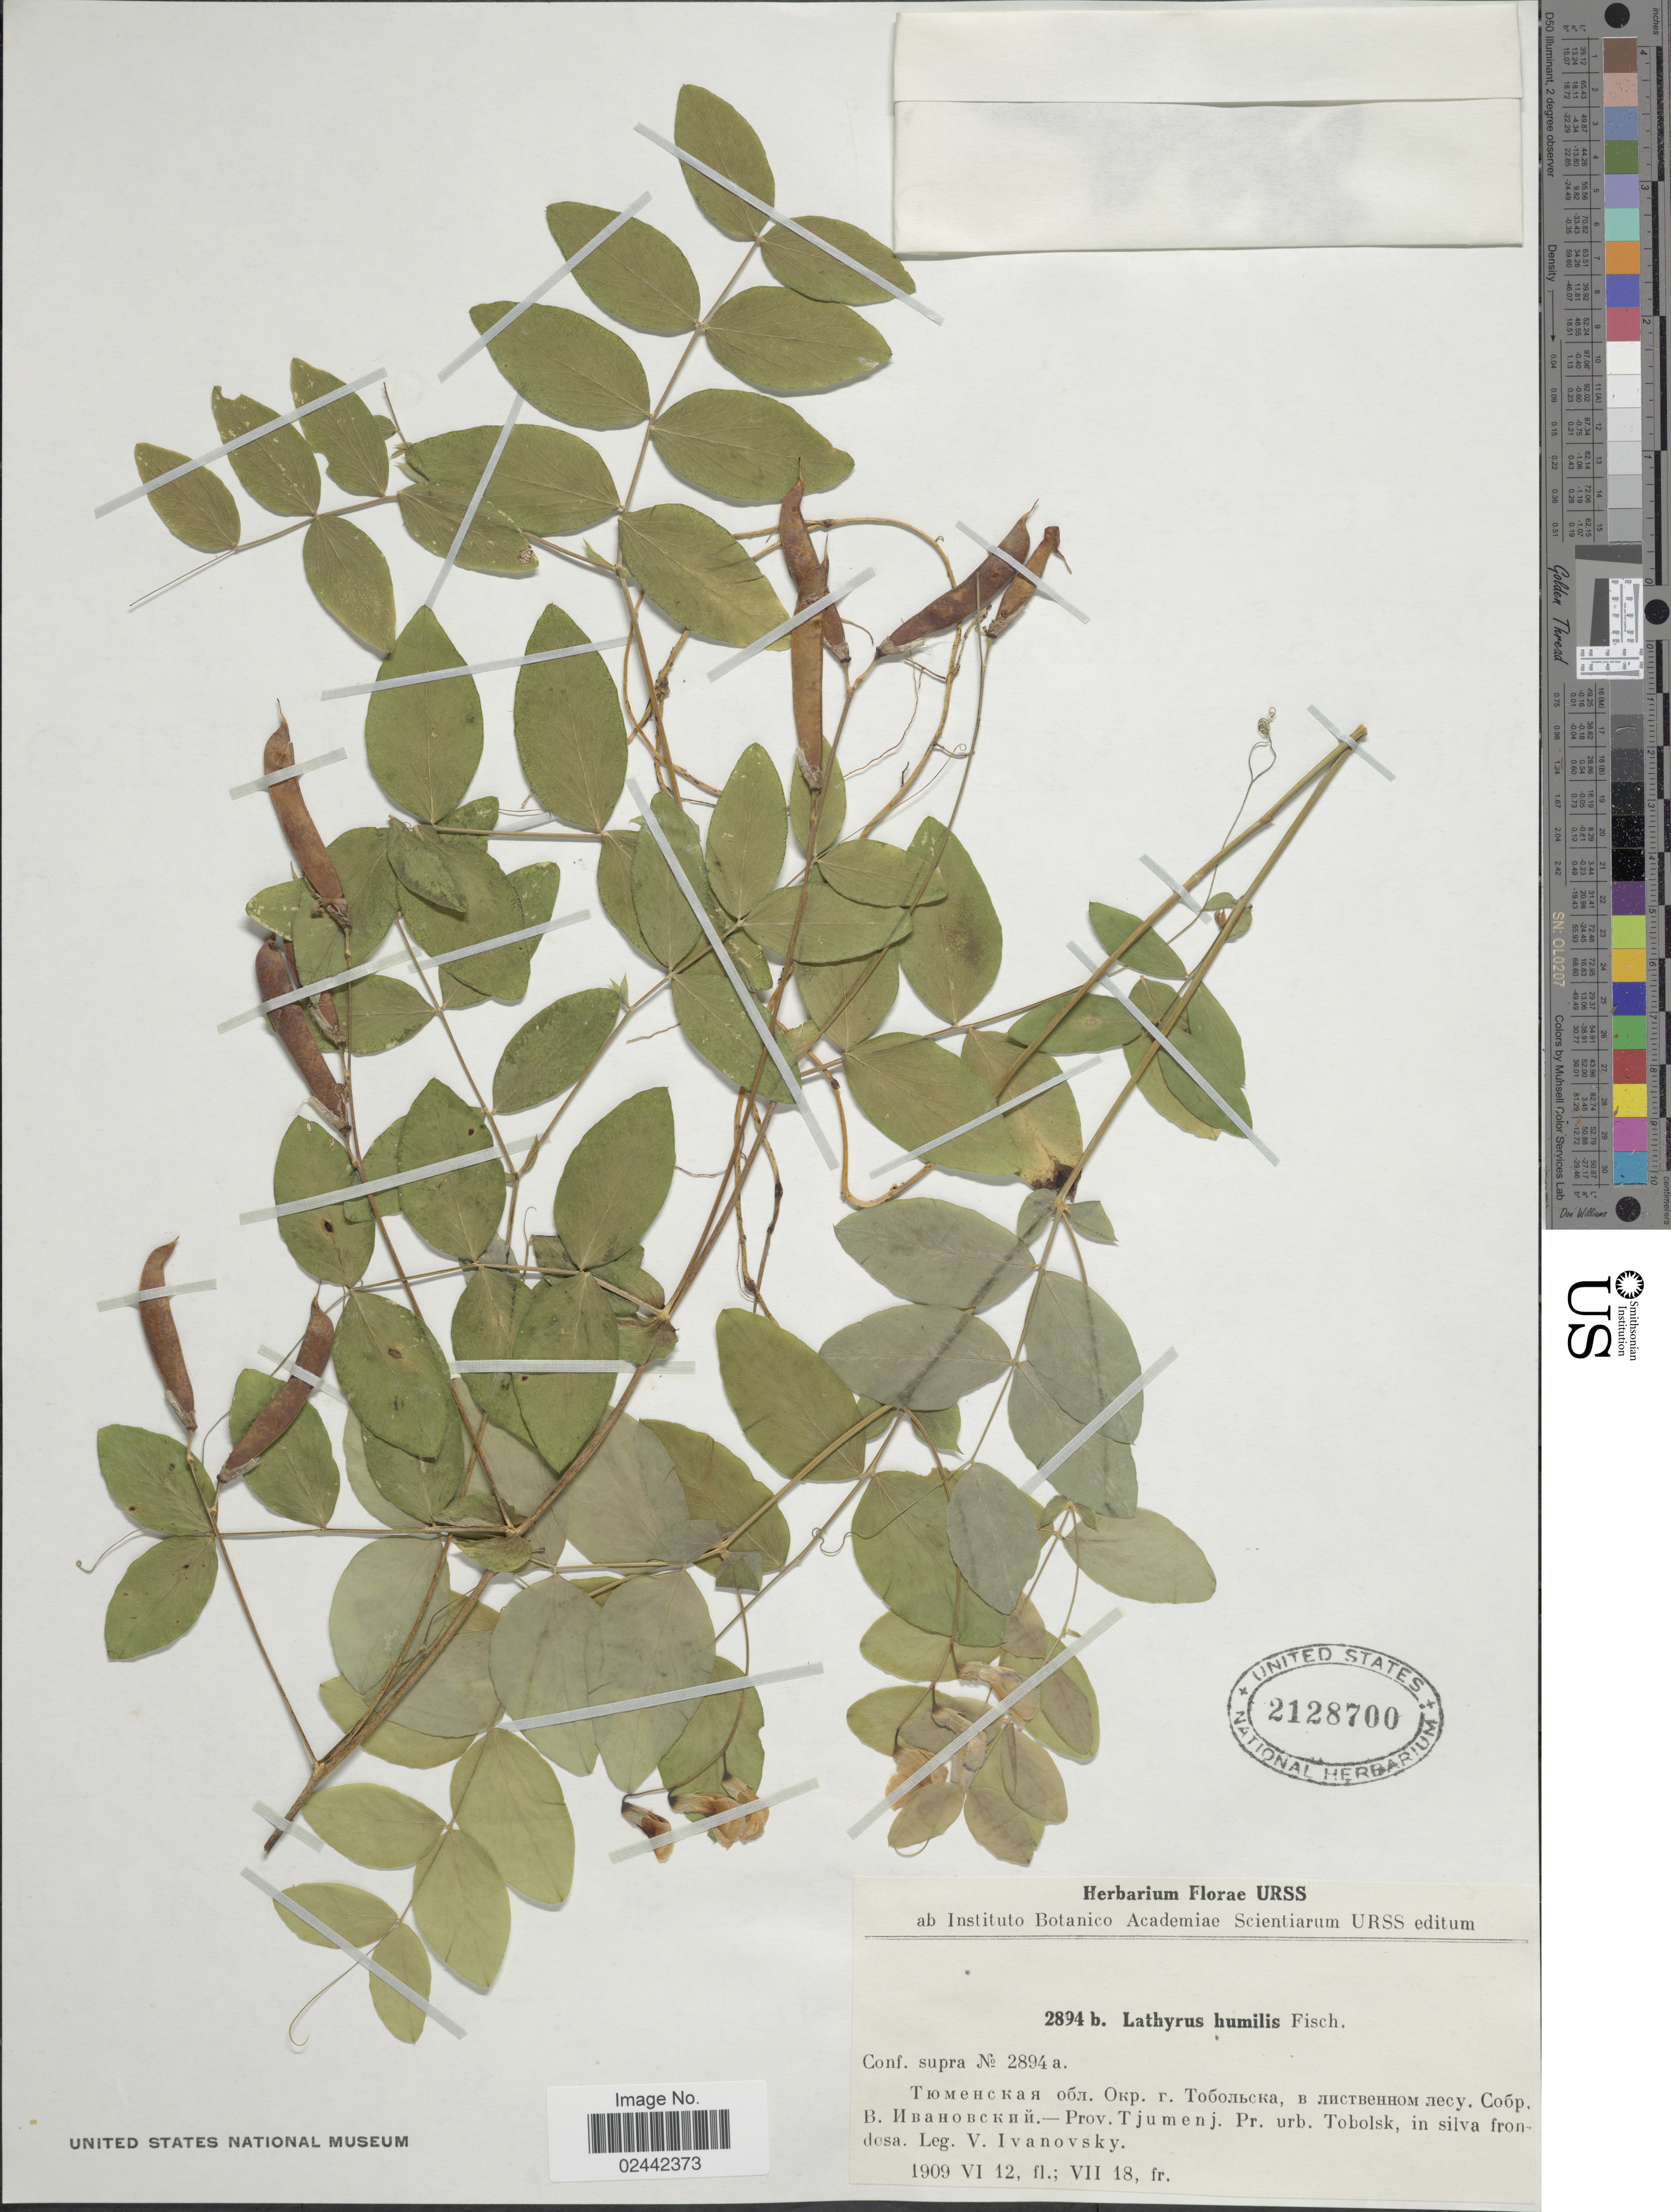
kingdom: Plantae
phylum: Tracheophyta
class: Magnoliopsida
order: Fabales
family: Fabaceae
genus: Lathyrus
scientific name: Lathyrus humilis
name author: (Ser.) Spreng.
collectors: V. Ivanovski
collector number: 2894b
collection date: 1909-06-12/1909-07-18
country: Russian Federation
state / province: Tyumen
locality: Prov. Tjumenj. Pr. urb. Tobolsk, in silva frondosa.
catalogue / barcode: US 2128700